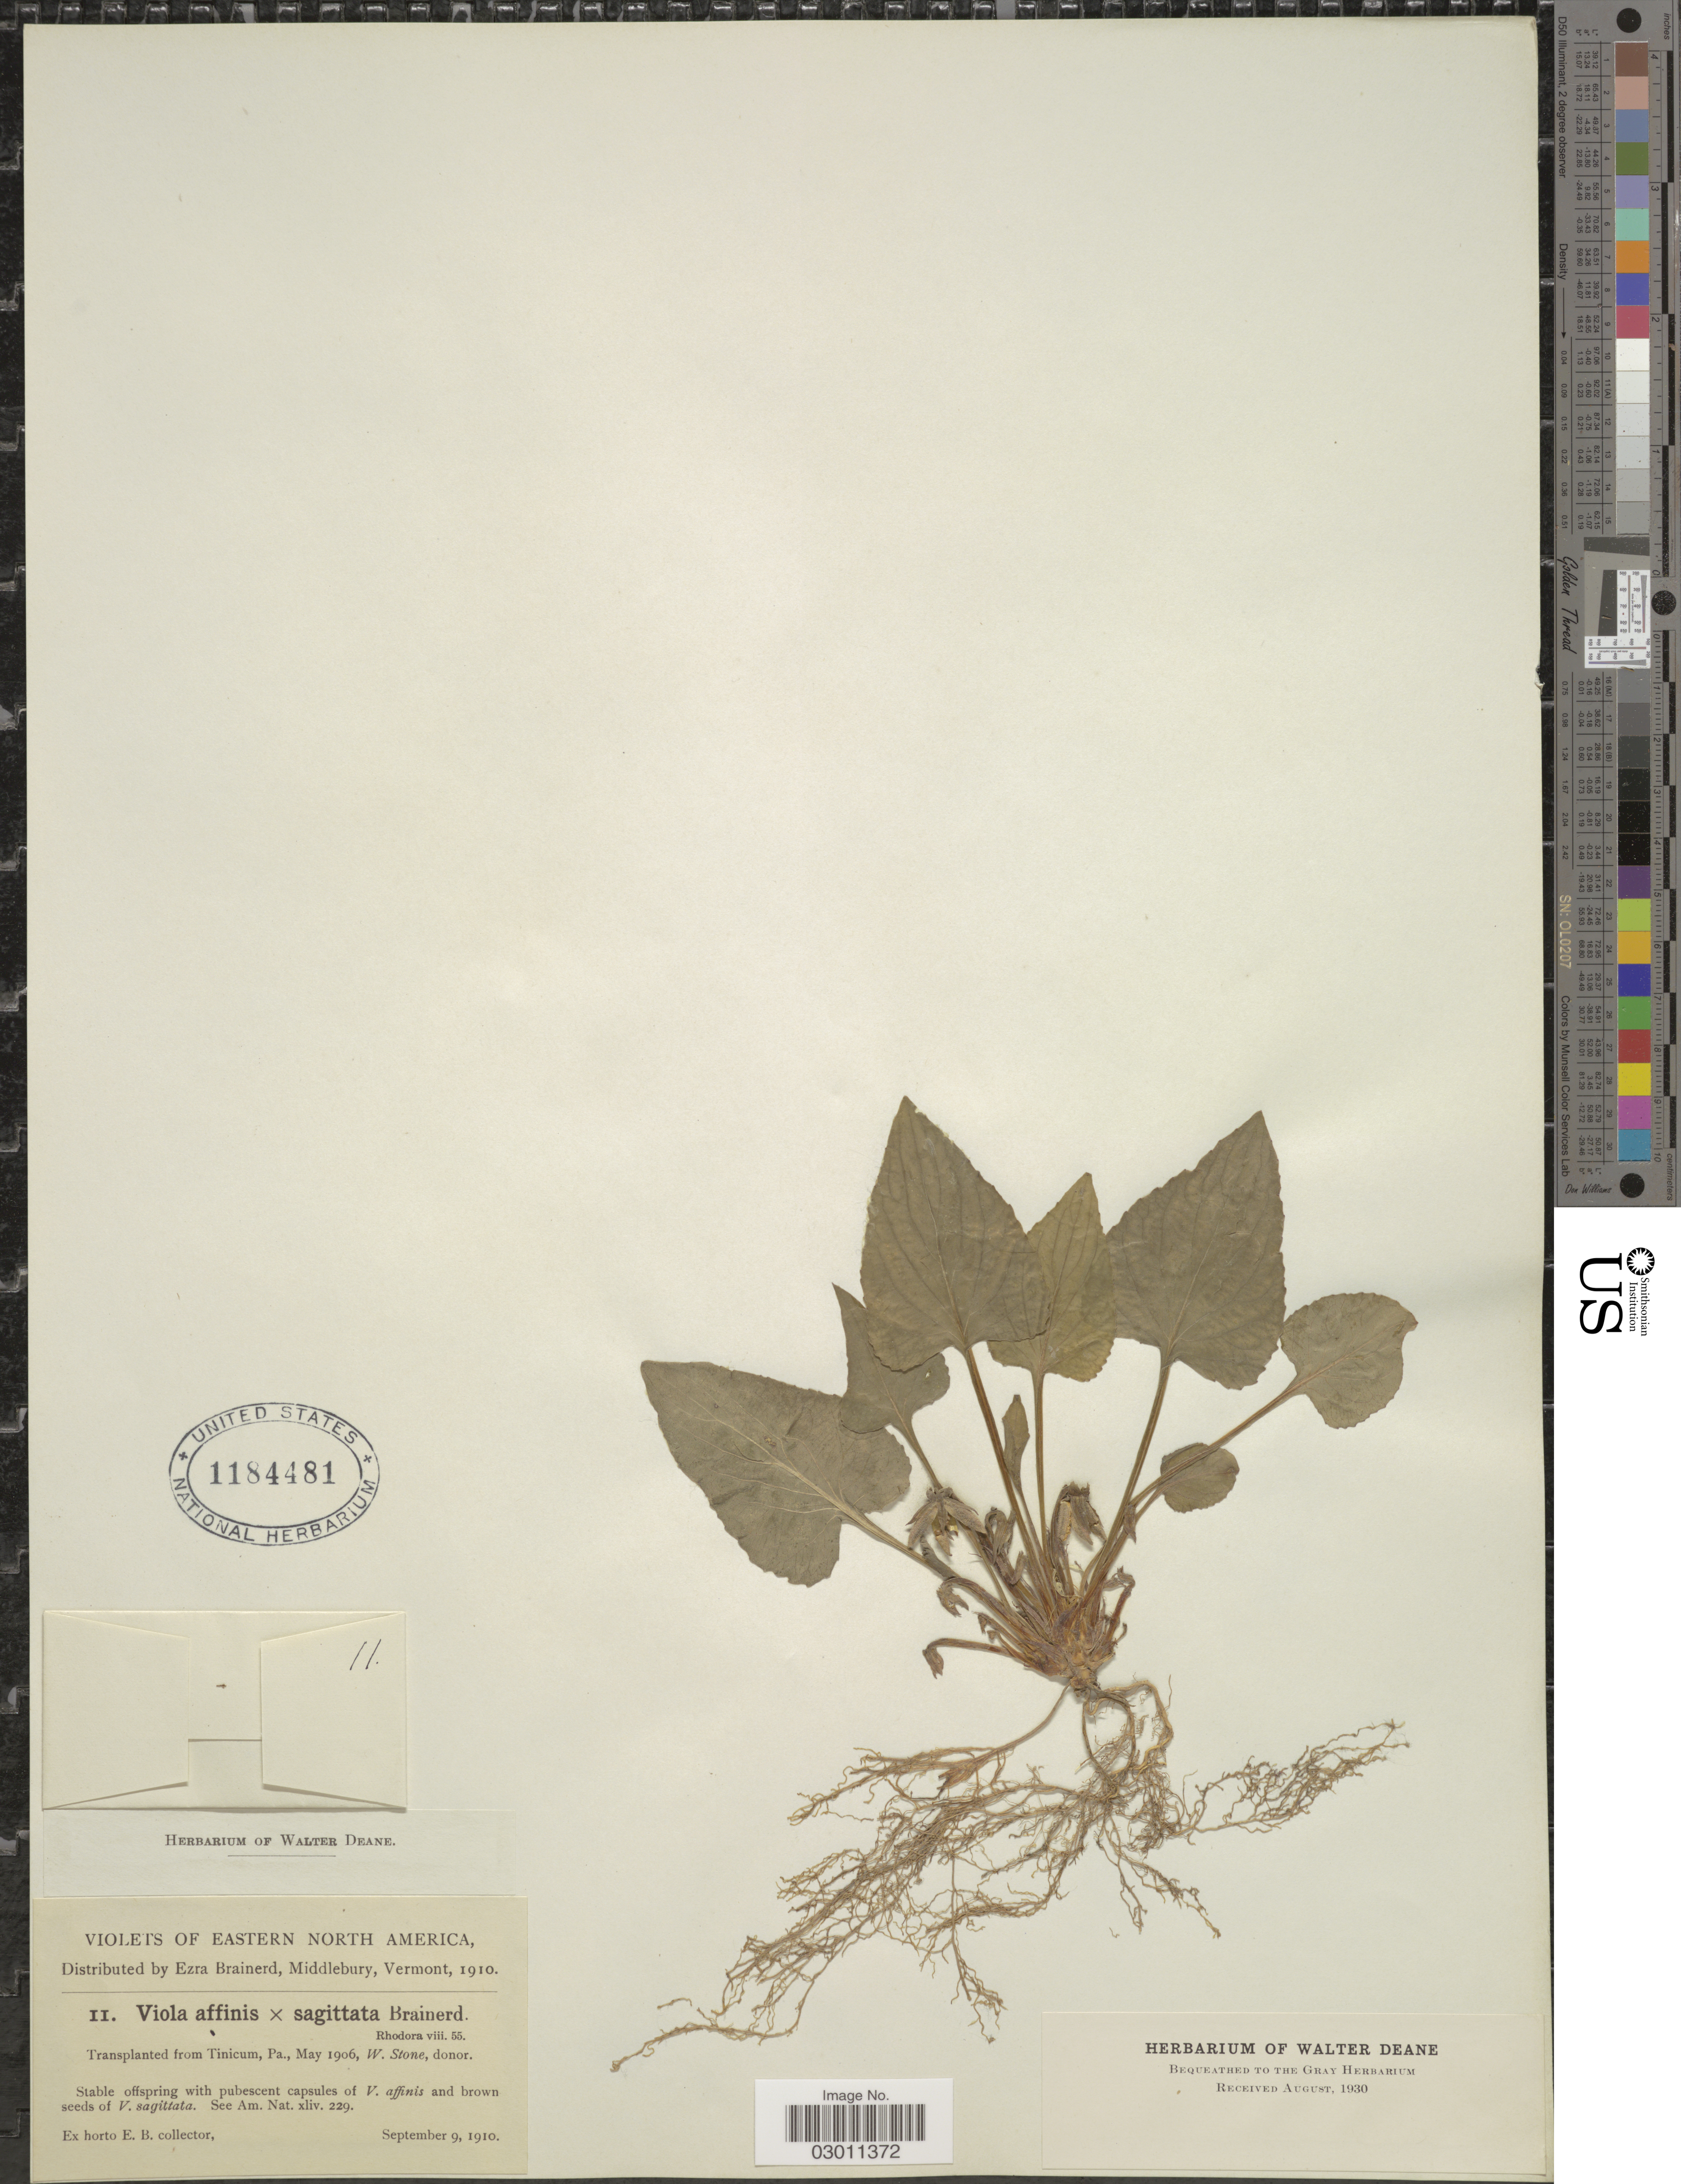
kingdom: Plantae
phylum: Tracheophyta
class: Magnoliopsida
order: Malpighiales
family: Violaceae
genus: Viola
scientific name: Viola affinis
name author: LeConte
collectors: ex herb. Ezra Brainerd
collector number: II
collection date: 1910-09-09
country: United States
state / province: Pennsylvania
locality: Eastern North America. Transplanted from Tinicum, Pa.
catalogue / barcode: US 1184481